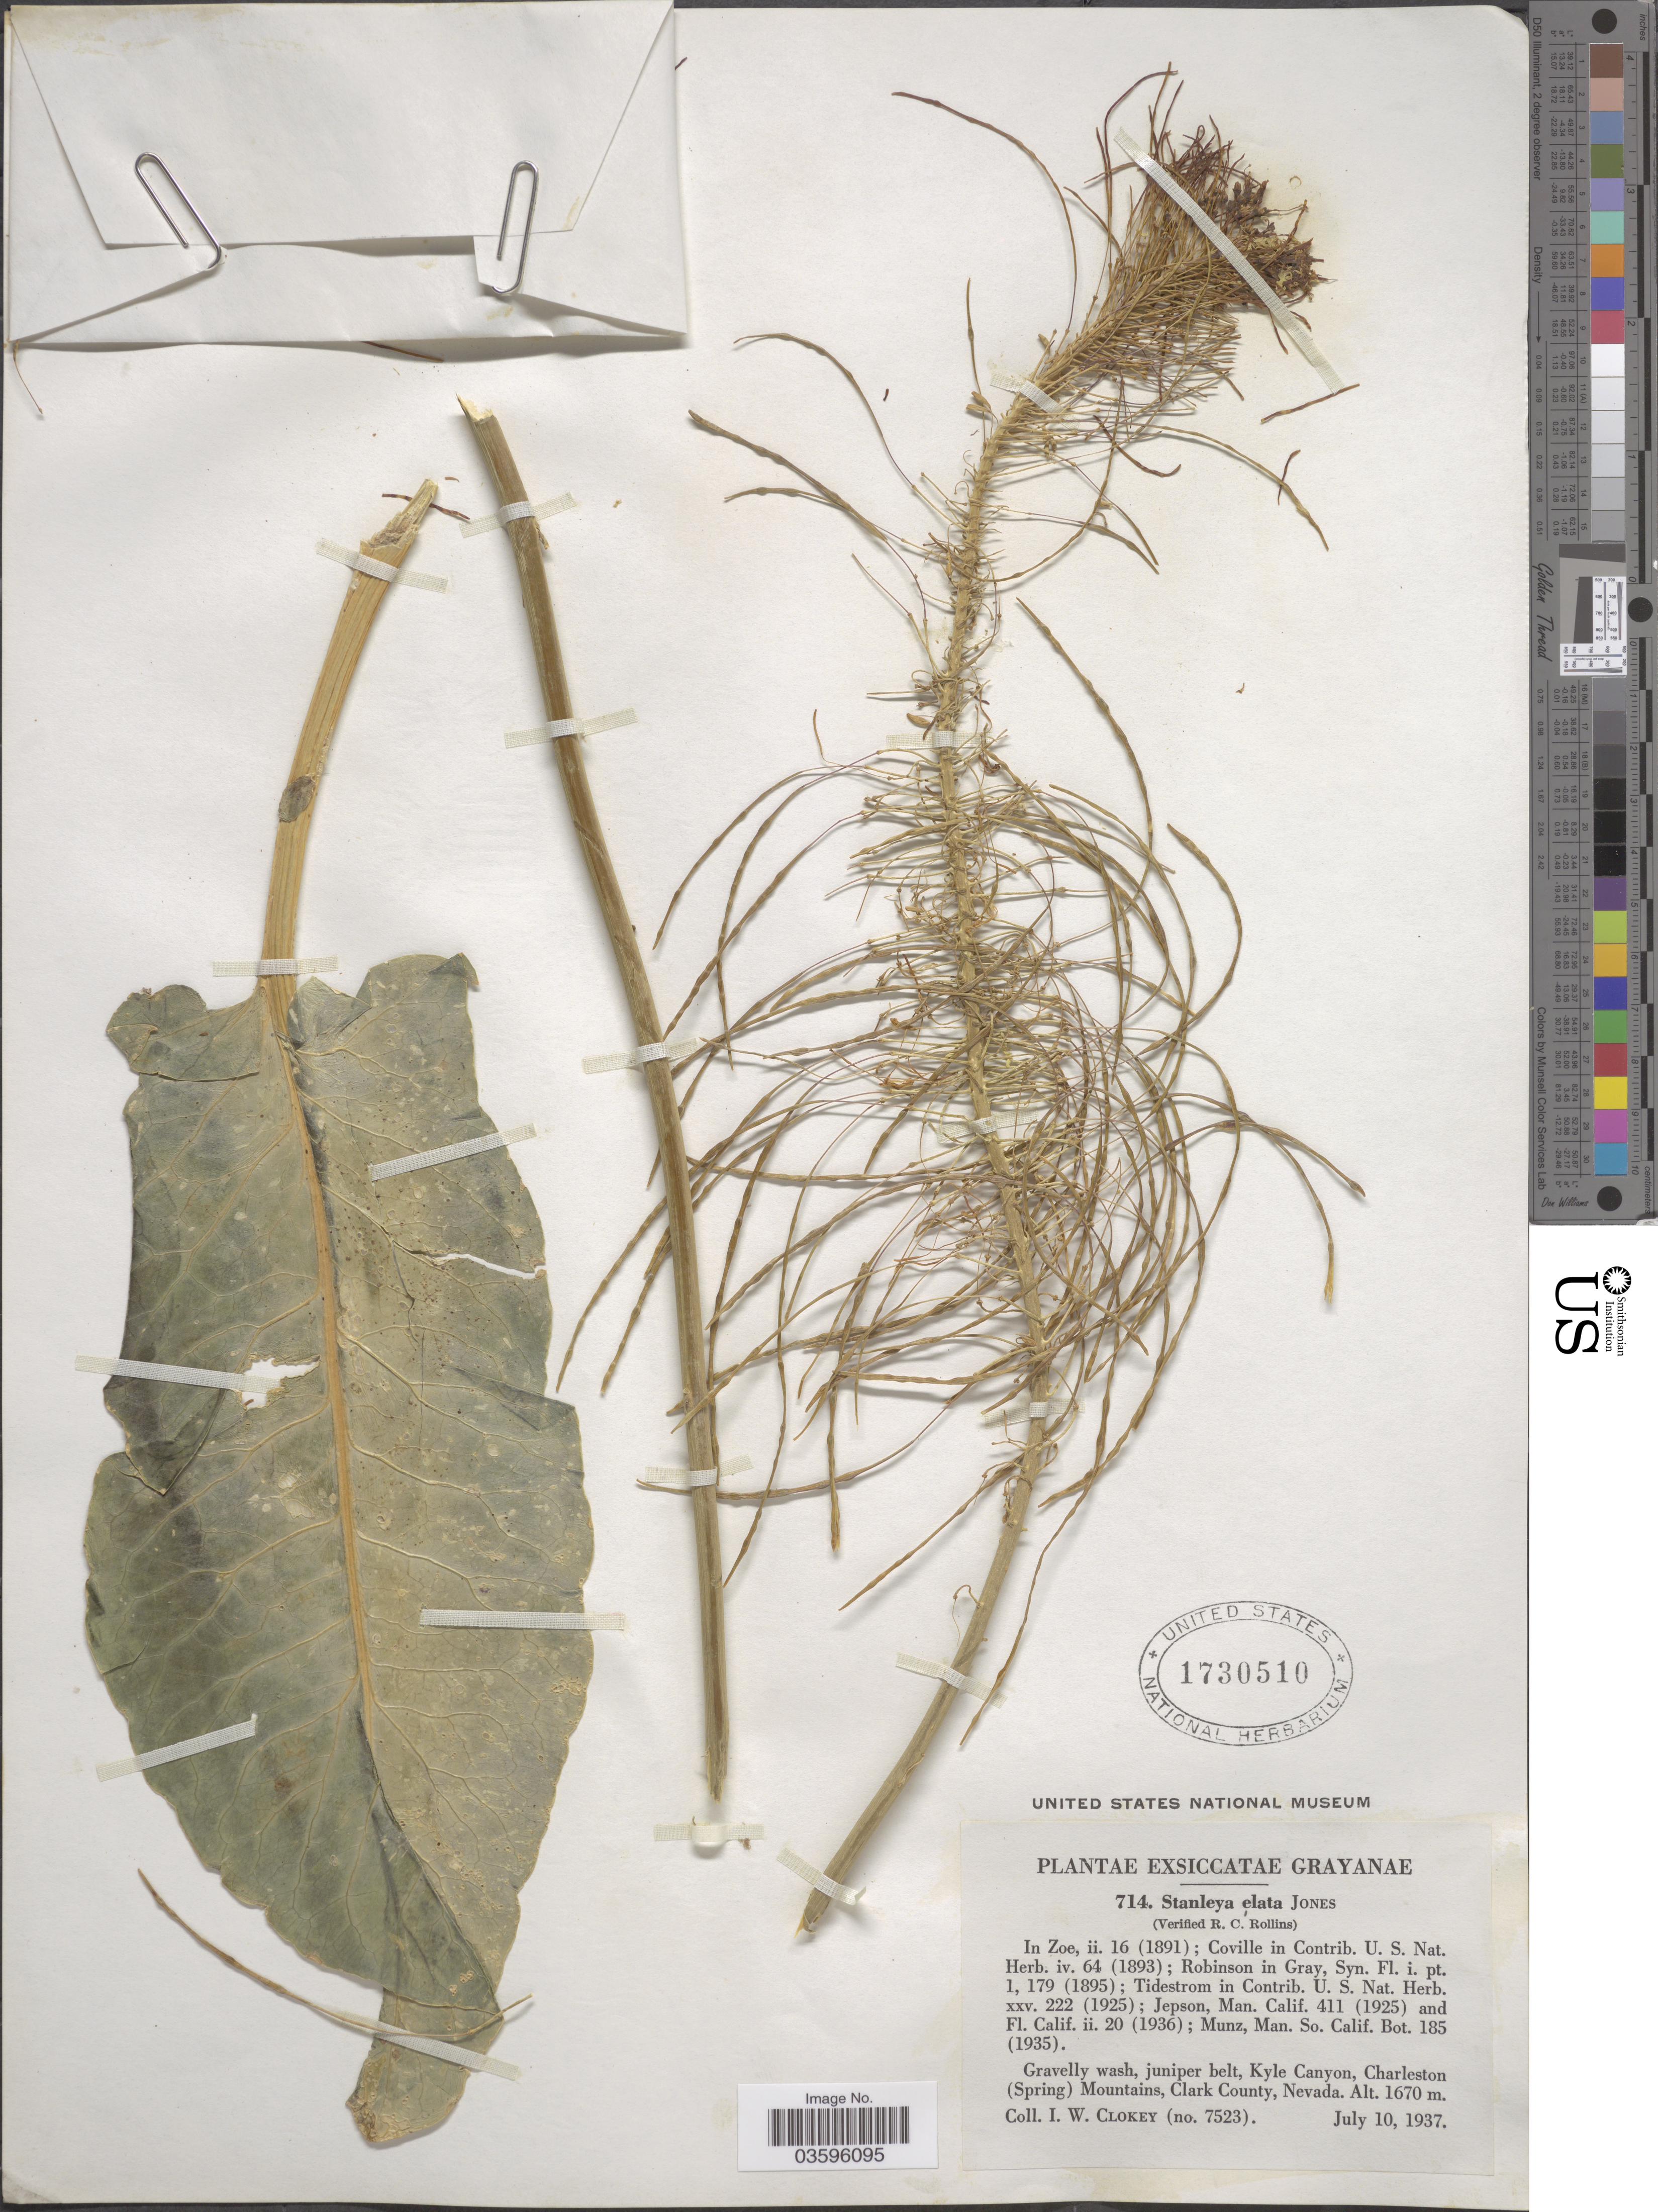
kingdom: Plantae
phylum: Tracheophyta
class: Magnoliopsida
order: Brassicales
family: Brassicaceae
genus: Stanleya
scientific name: Stanleya elata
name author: M.E. Jones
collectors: I. W. Clokey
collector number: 7523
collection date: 1937-07-10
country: United States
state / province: Nevada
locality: Grayanae. Gravelly wash, juniper belt, Kyle Canyon, Charleston (Spring) Mountains, Clark County.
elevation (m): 1670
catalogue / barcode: US 1730510